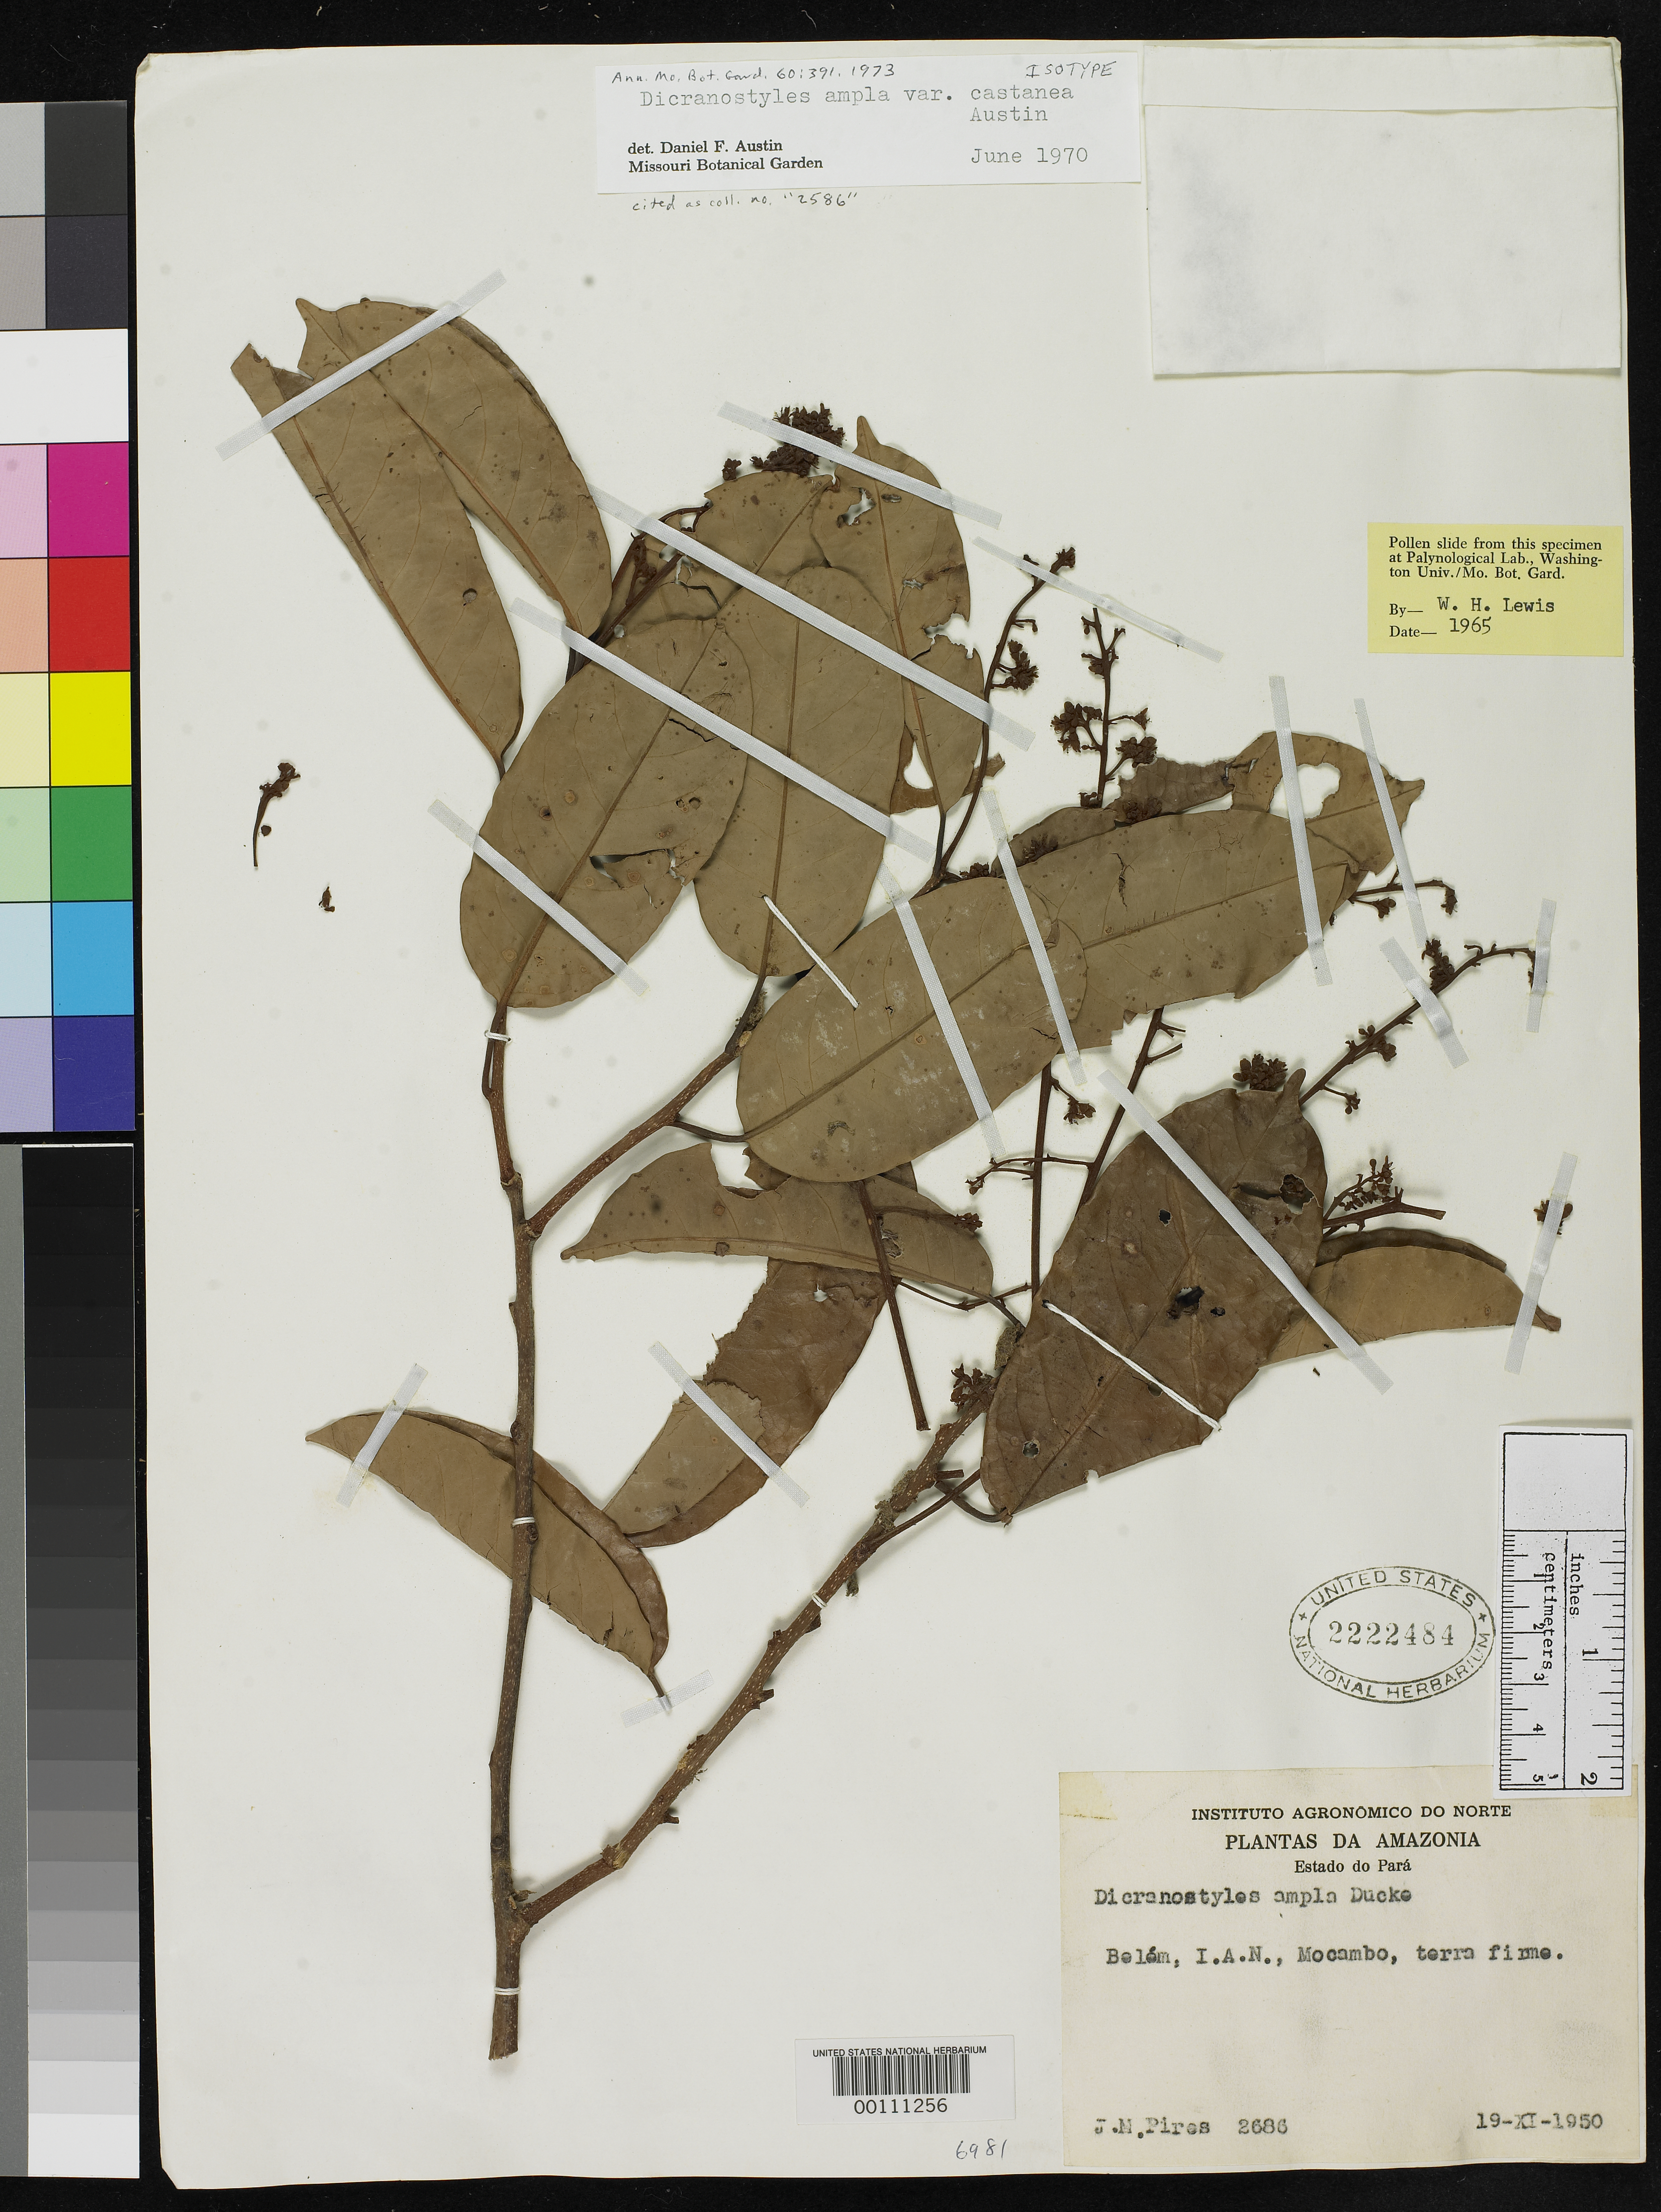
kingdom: Plantae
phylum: Tracheophyta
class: Magnoliopsida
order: Solanales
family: Convolvulaceae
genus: Dicranostyles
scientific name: Dicranostyles ampla var. castanea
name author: D.F. Austin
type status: Isotype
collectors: J. M. Pires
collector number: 2686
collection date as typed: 19 Nov 1950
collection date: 1950-11-19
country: Brazil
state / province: Pará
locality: Belem, I.A.N. Mocambo.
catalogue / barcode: US 2222484